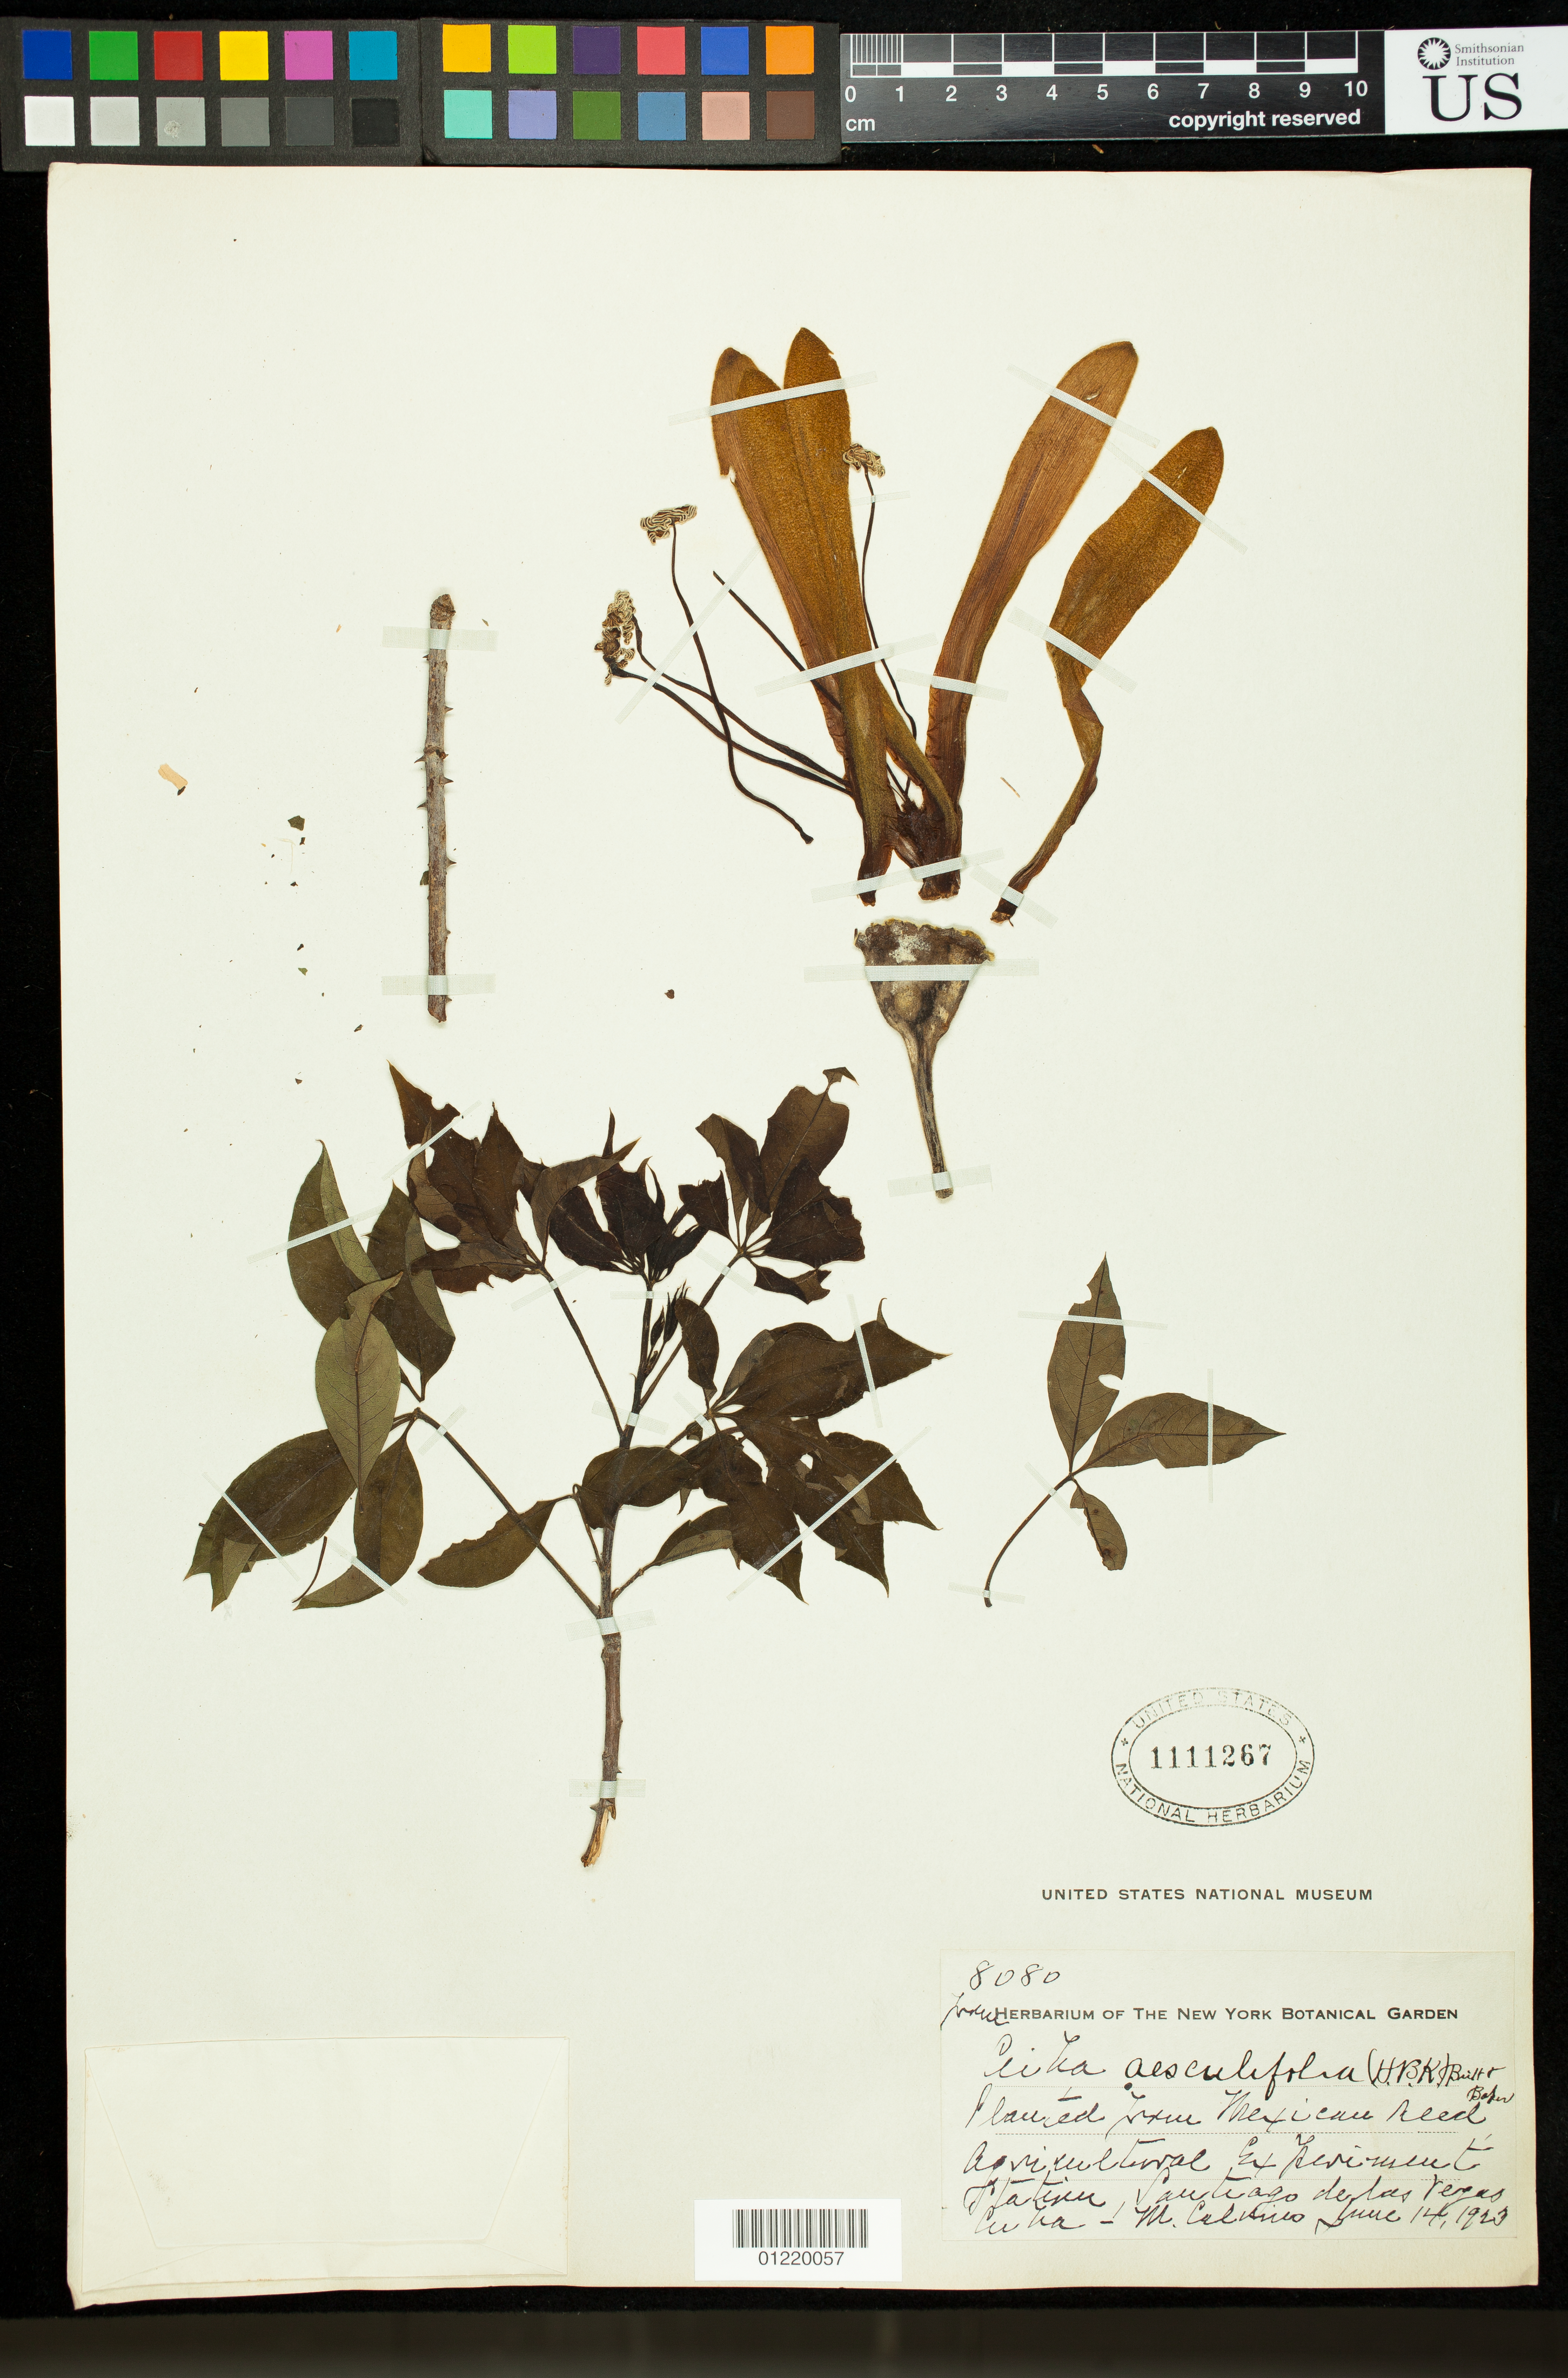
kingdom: Plantae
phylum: Tracheophyta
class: Magnoliopsida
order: Malvales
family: Malvaceae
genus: Ceiba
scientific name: Ceiba aesculifolia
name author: (Kunth) Britten & Baker f.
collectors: M. Calvino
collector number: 8080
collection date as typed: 6/14/1923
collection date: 1923-06-14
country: Cuba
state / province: La Habana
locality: Planted from Mexican seed. Agricultural Experiment Station, Santiago de las Vegas Cuba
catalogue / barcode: US 1111267